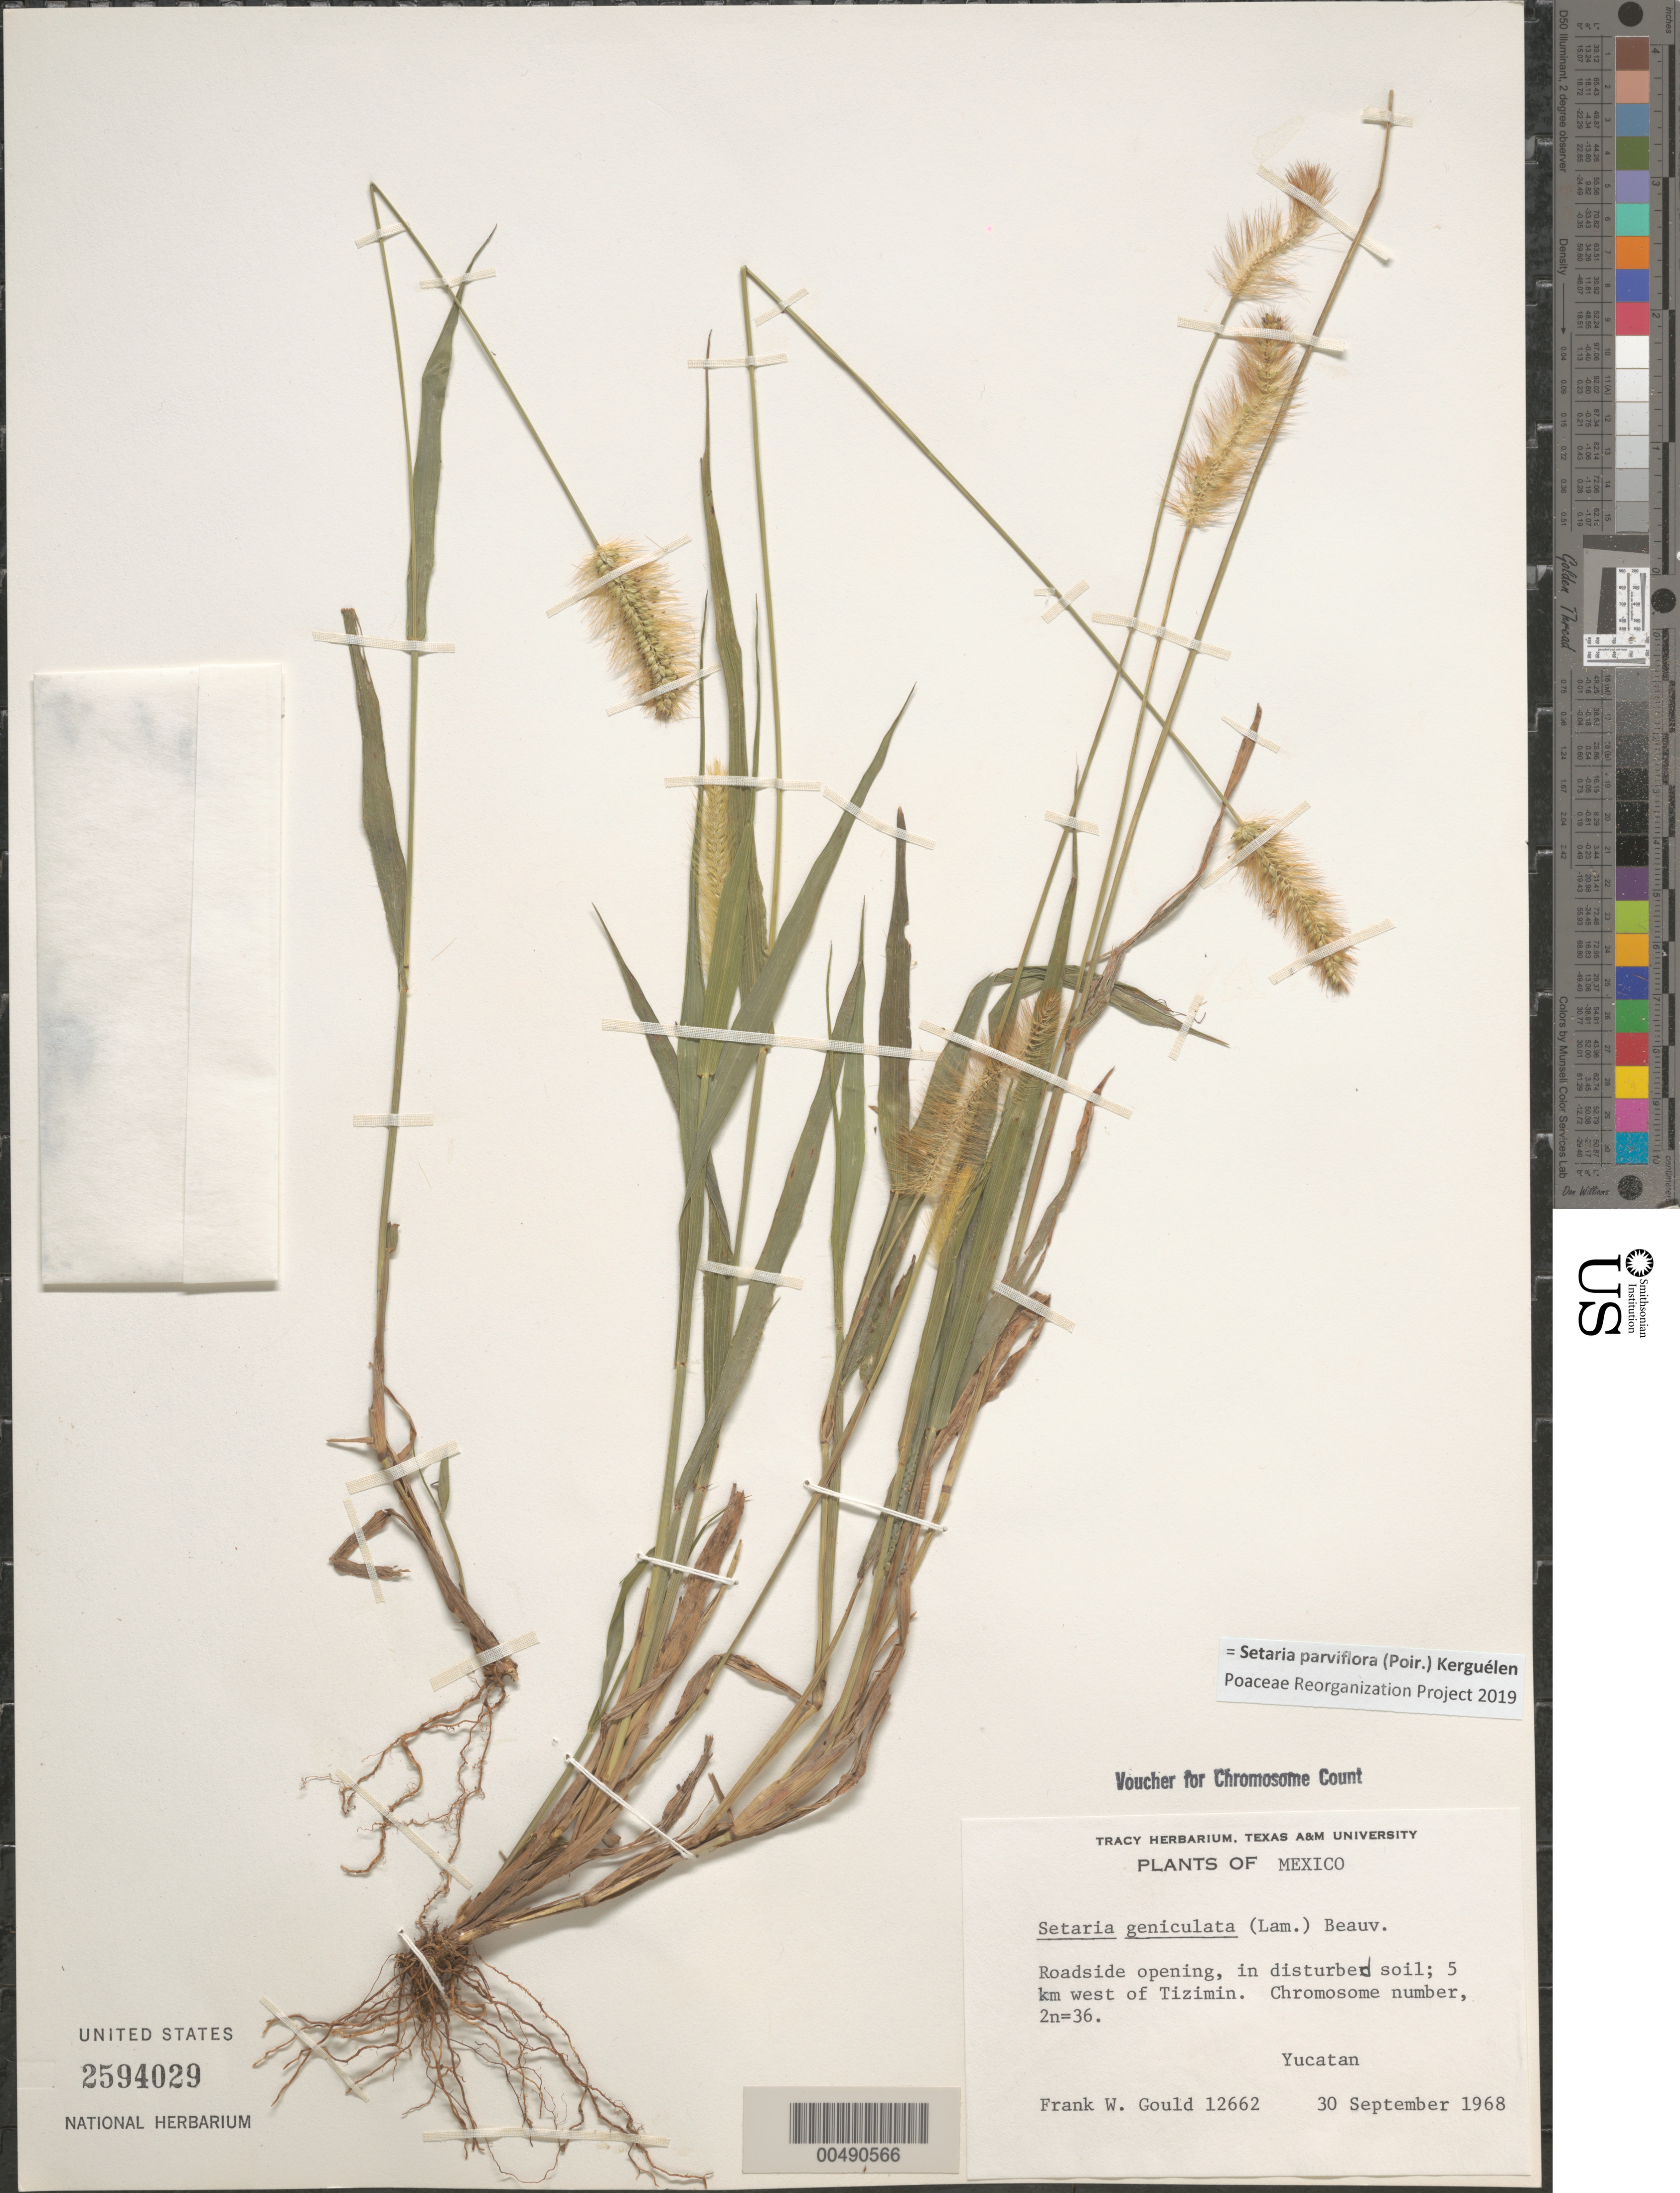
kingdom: Plantae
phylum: Tracheophyta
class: Liliopsida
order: Poales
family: Poaceae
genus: Setaria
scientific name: Setaria parviflora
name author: (Poir.) Kerguélen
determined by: Poaceae Reorganization Project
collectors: F. W. Gould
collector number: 12662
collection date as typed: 30 Sep 1968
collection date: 1968-09-30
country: Mexico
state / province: Yucatan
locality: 5 km W of Tizimin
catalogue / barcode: US 2594029